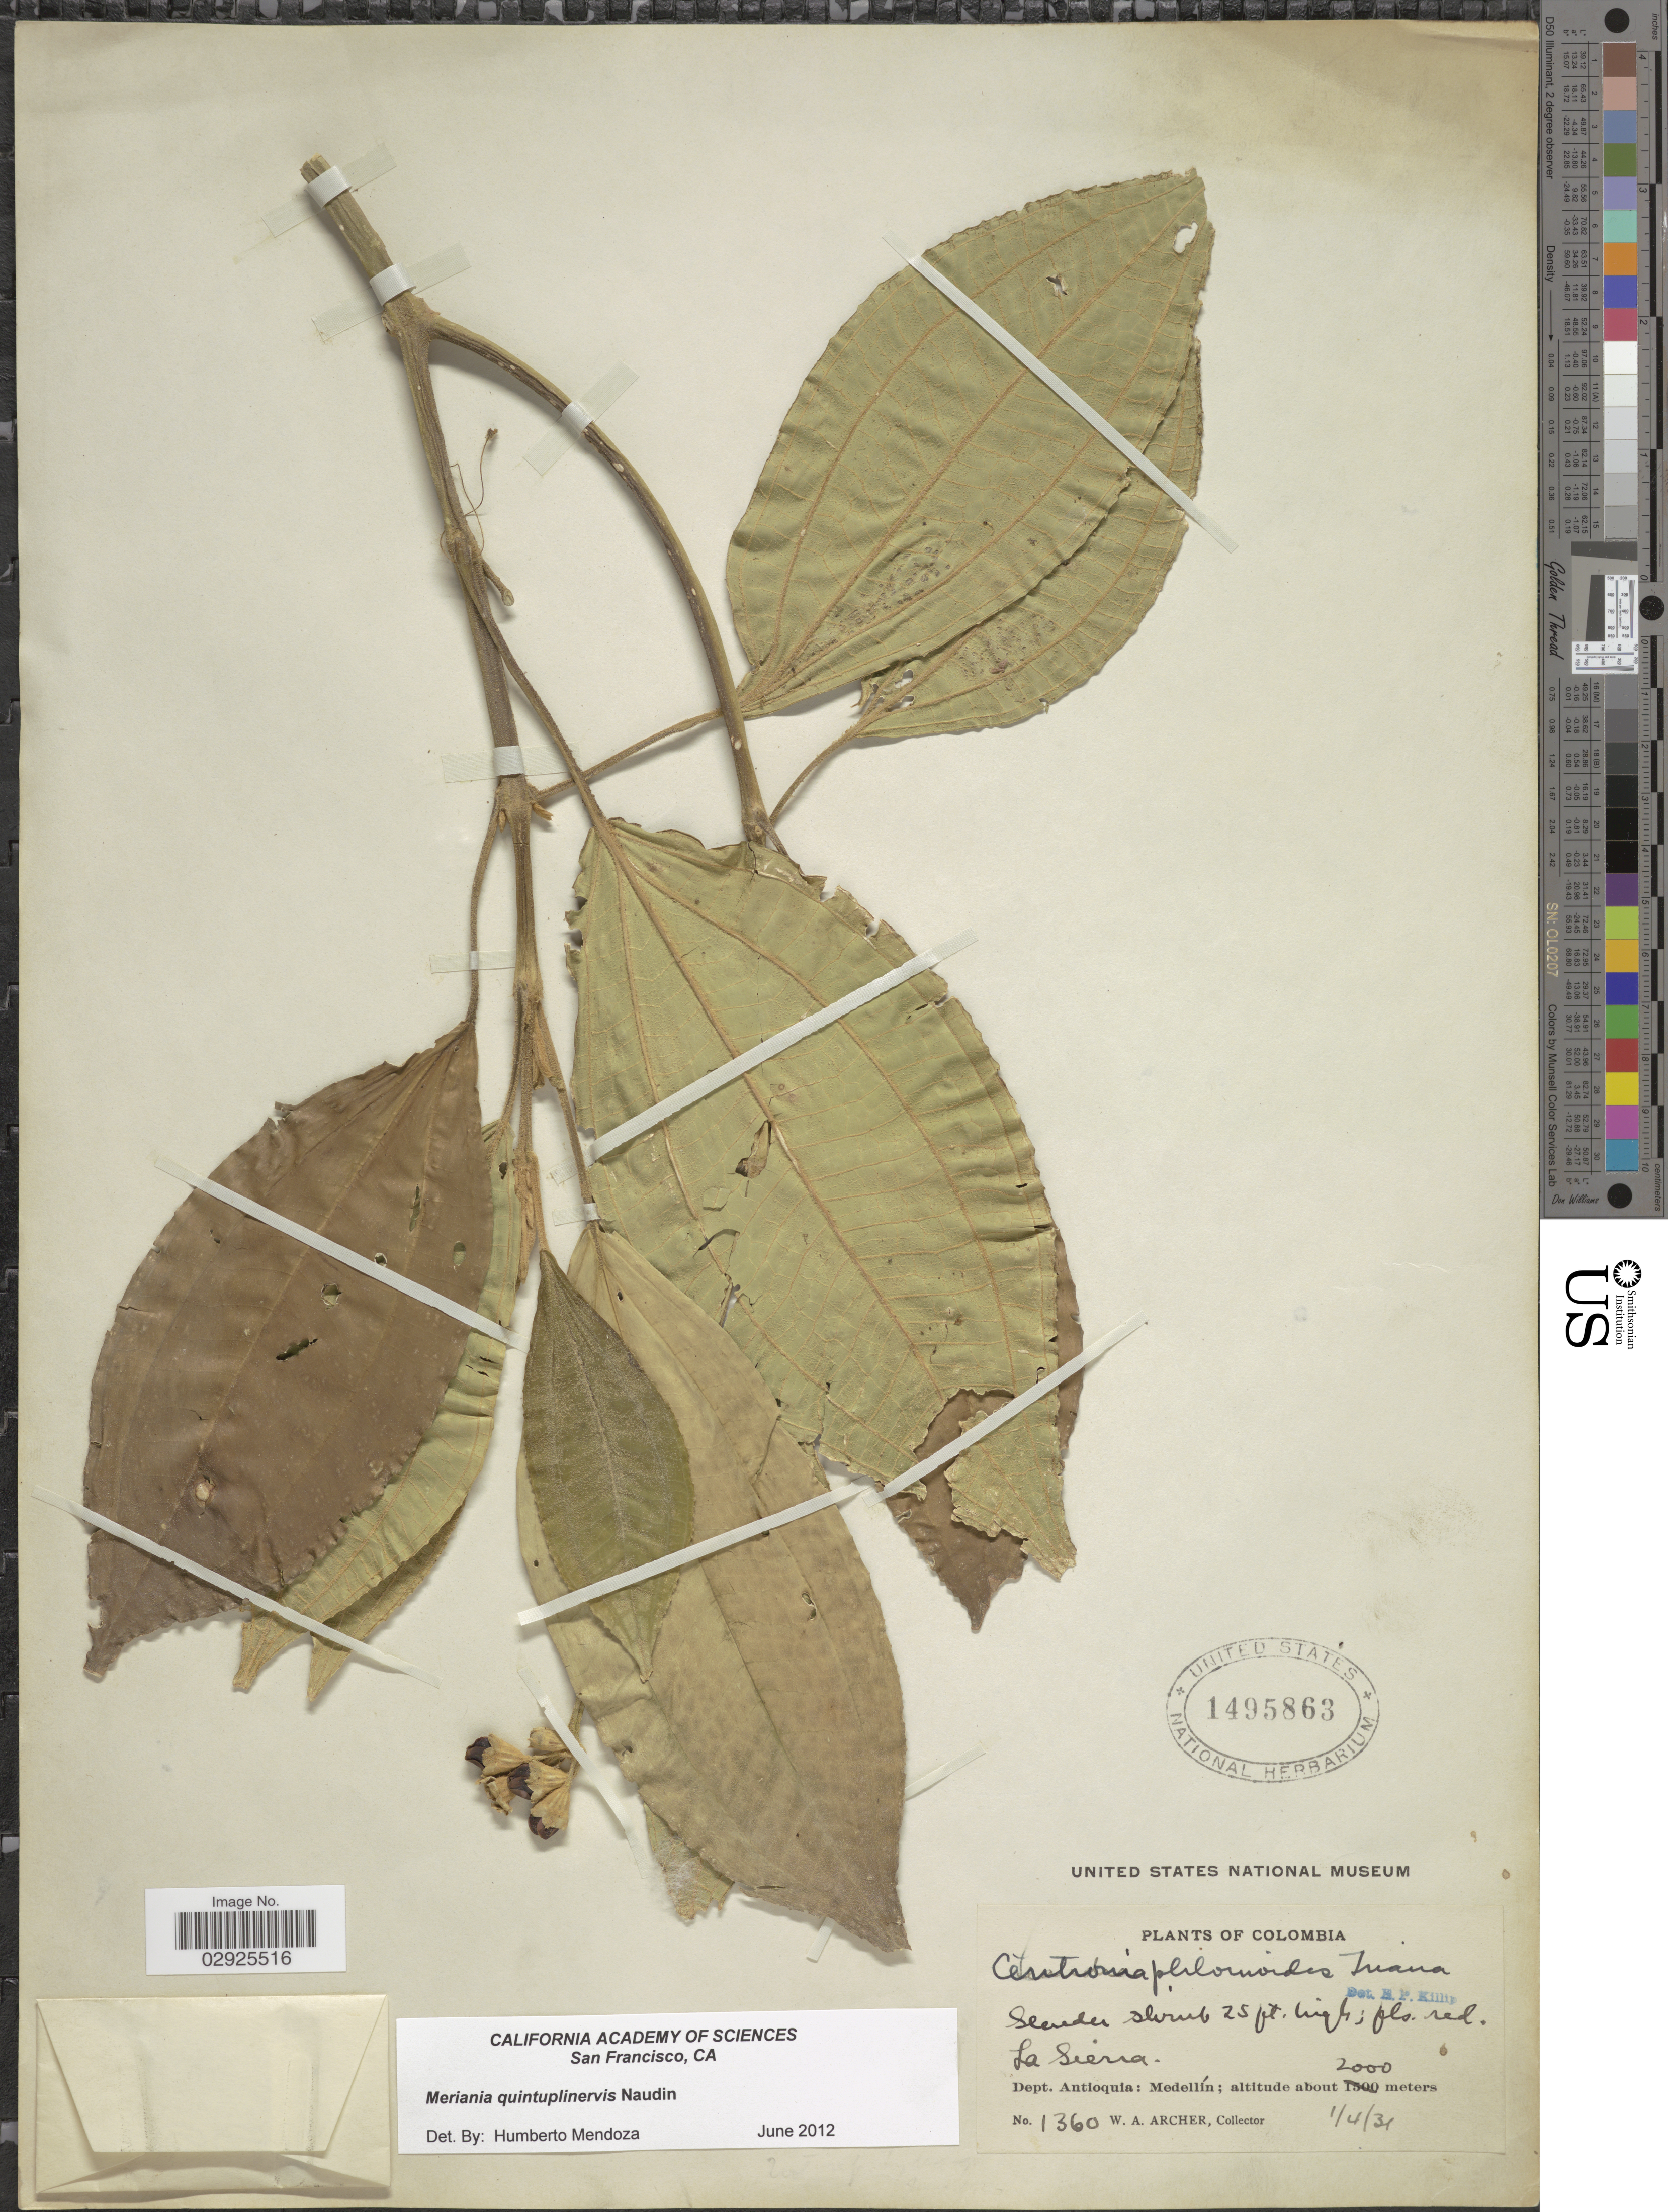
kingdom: Plantae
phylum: Tracheophyta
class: Magnoliopsida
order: Myrtales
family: Melastomataceae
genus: Meriania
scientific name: Meriania quintuplinervis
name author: Naudin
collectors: W. Archer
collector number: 1360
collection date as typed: Transcribed d/m/y: 1/4/31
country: Colombia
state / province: Antioquia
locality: La Sierra, Dept. Antioquia: Medellín.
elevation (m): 2000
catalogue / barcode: US 1495863